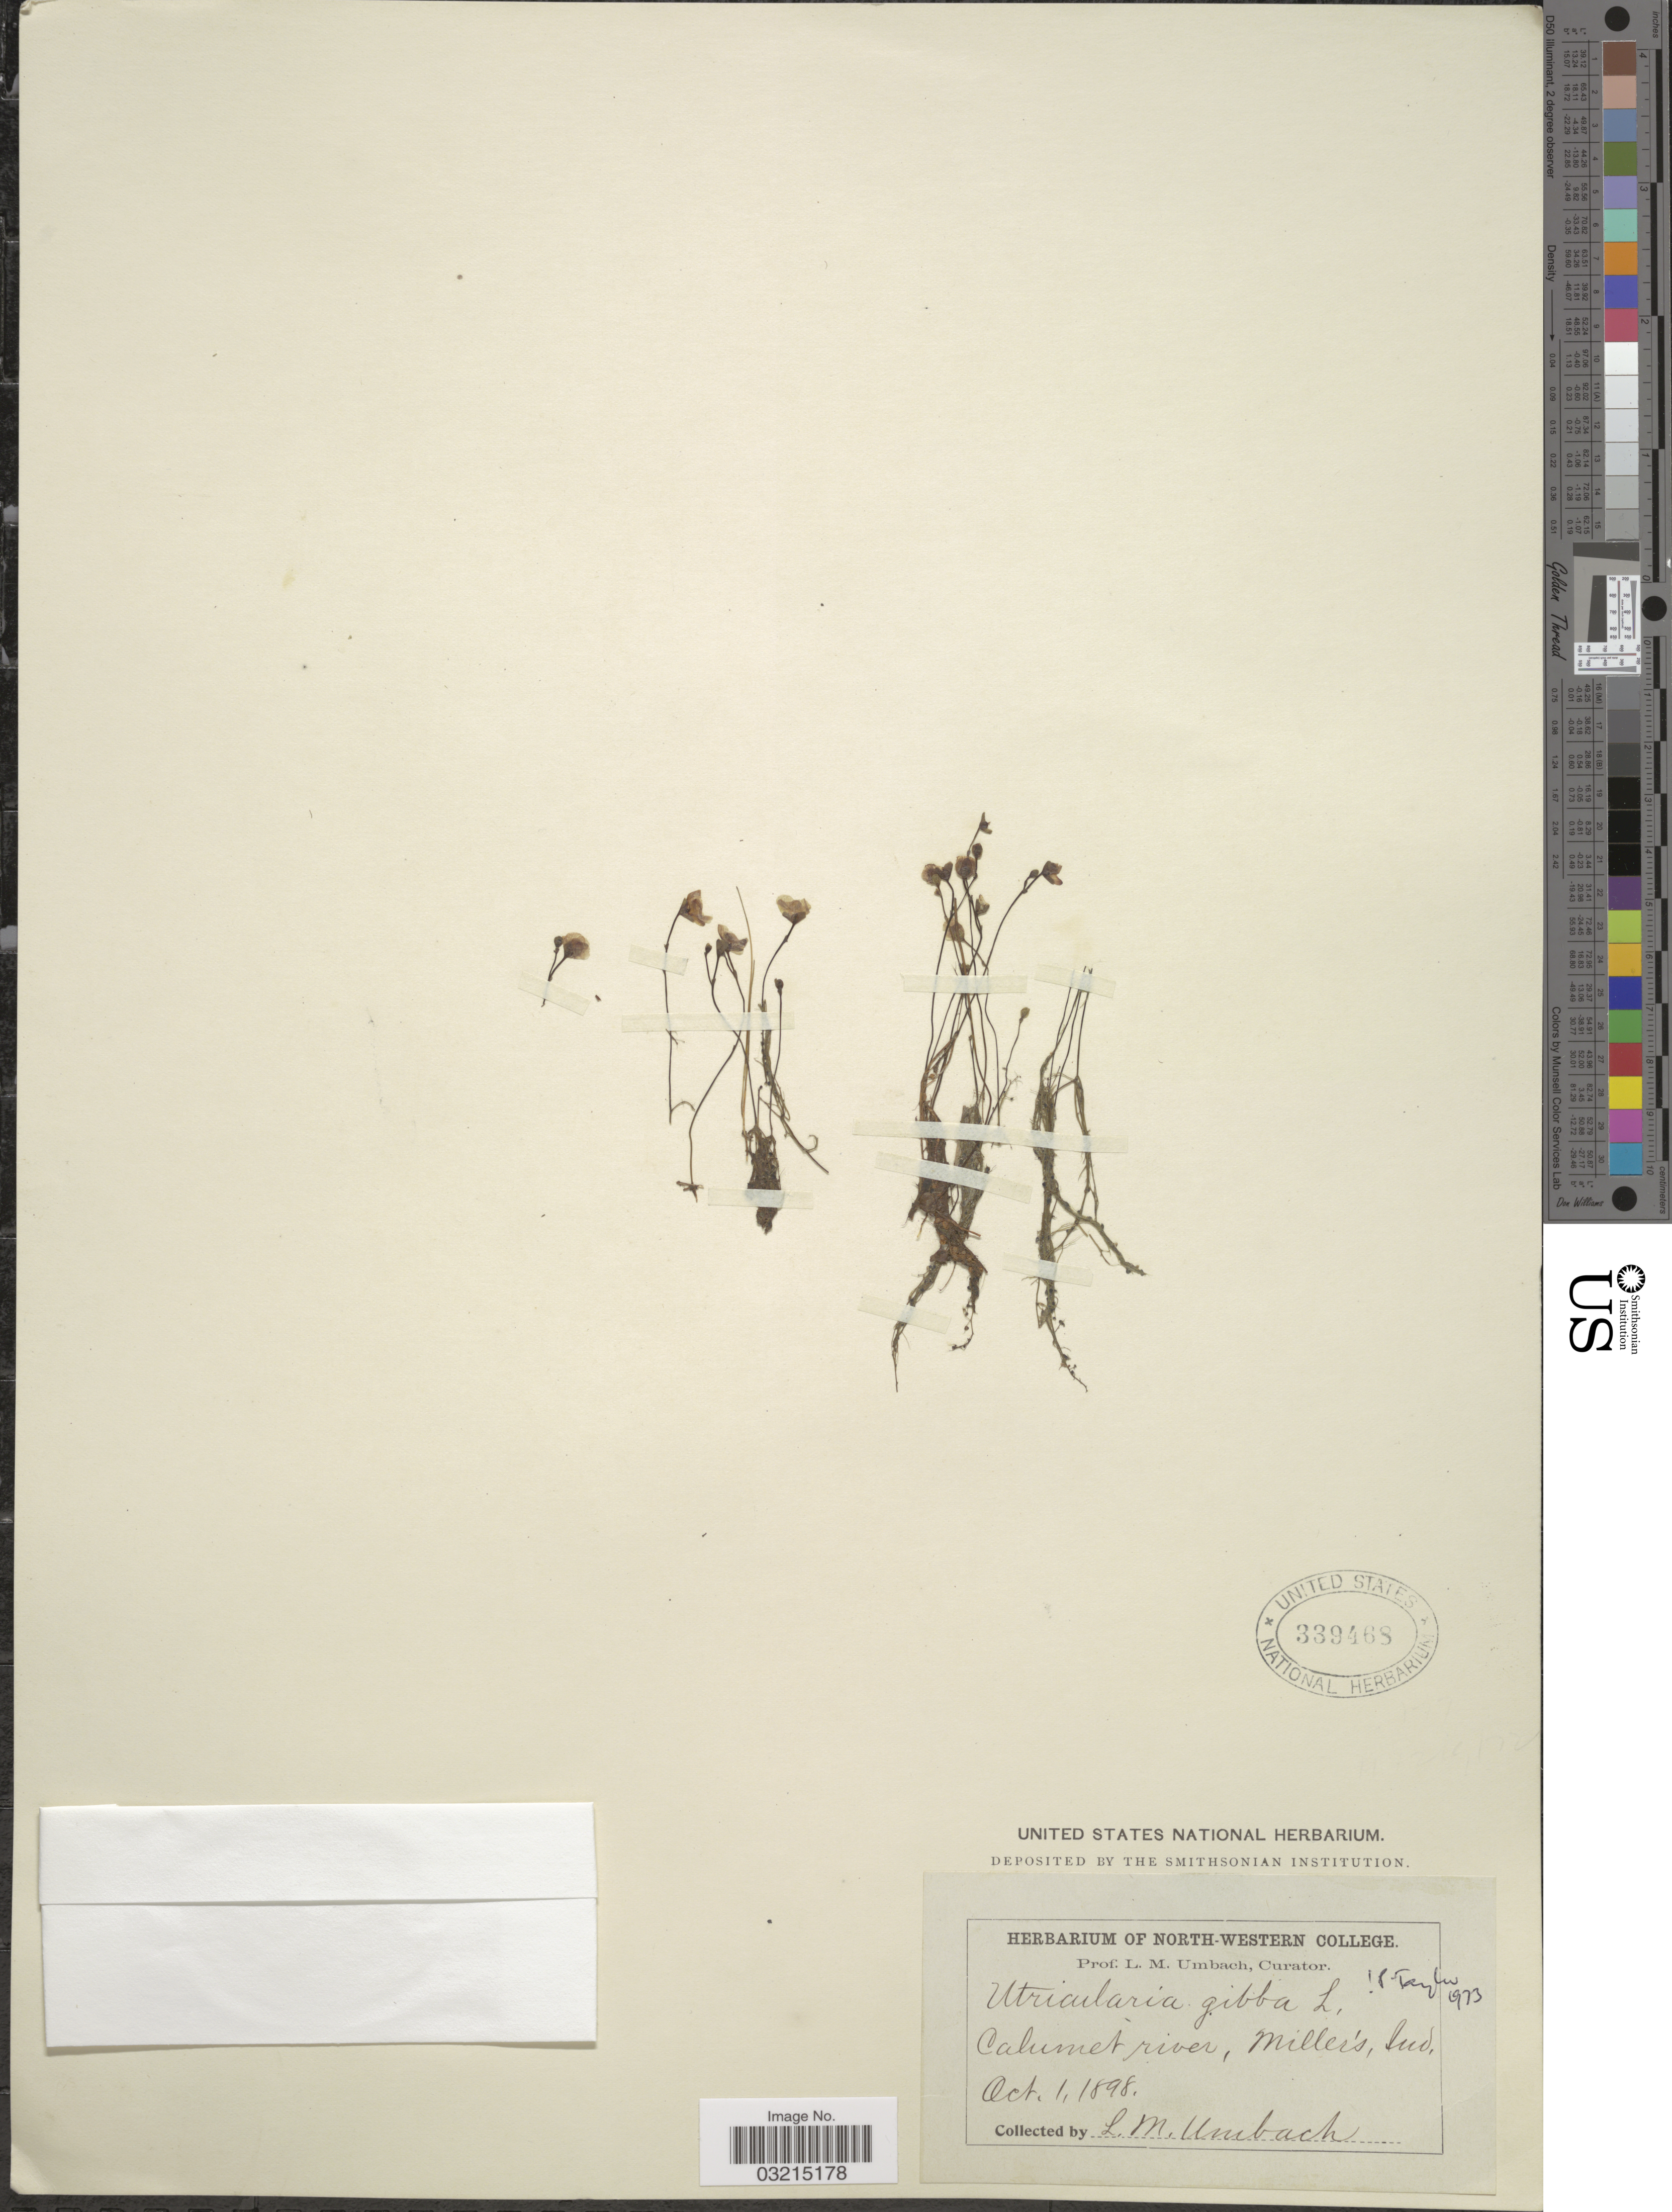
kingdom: Plantae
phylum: Tracheophyta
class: Magnoliopsida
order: Lamiales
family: Lentibulariaceae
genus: Utricularia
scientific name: Utricularia gibba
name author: L.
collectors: L. M. Umbach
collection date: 1898-10-01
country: United States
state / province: Indiana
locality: Calumet river, Miller's.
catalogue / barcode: US 339468